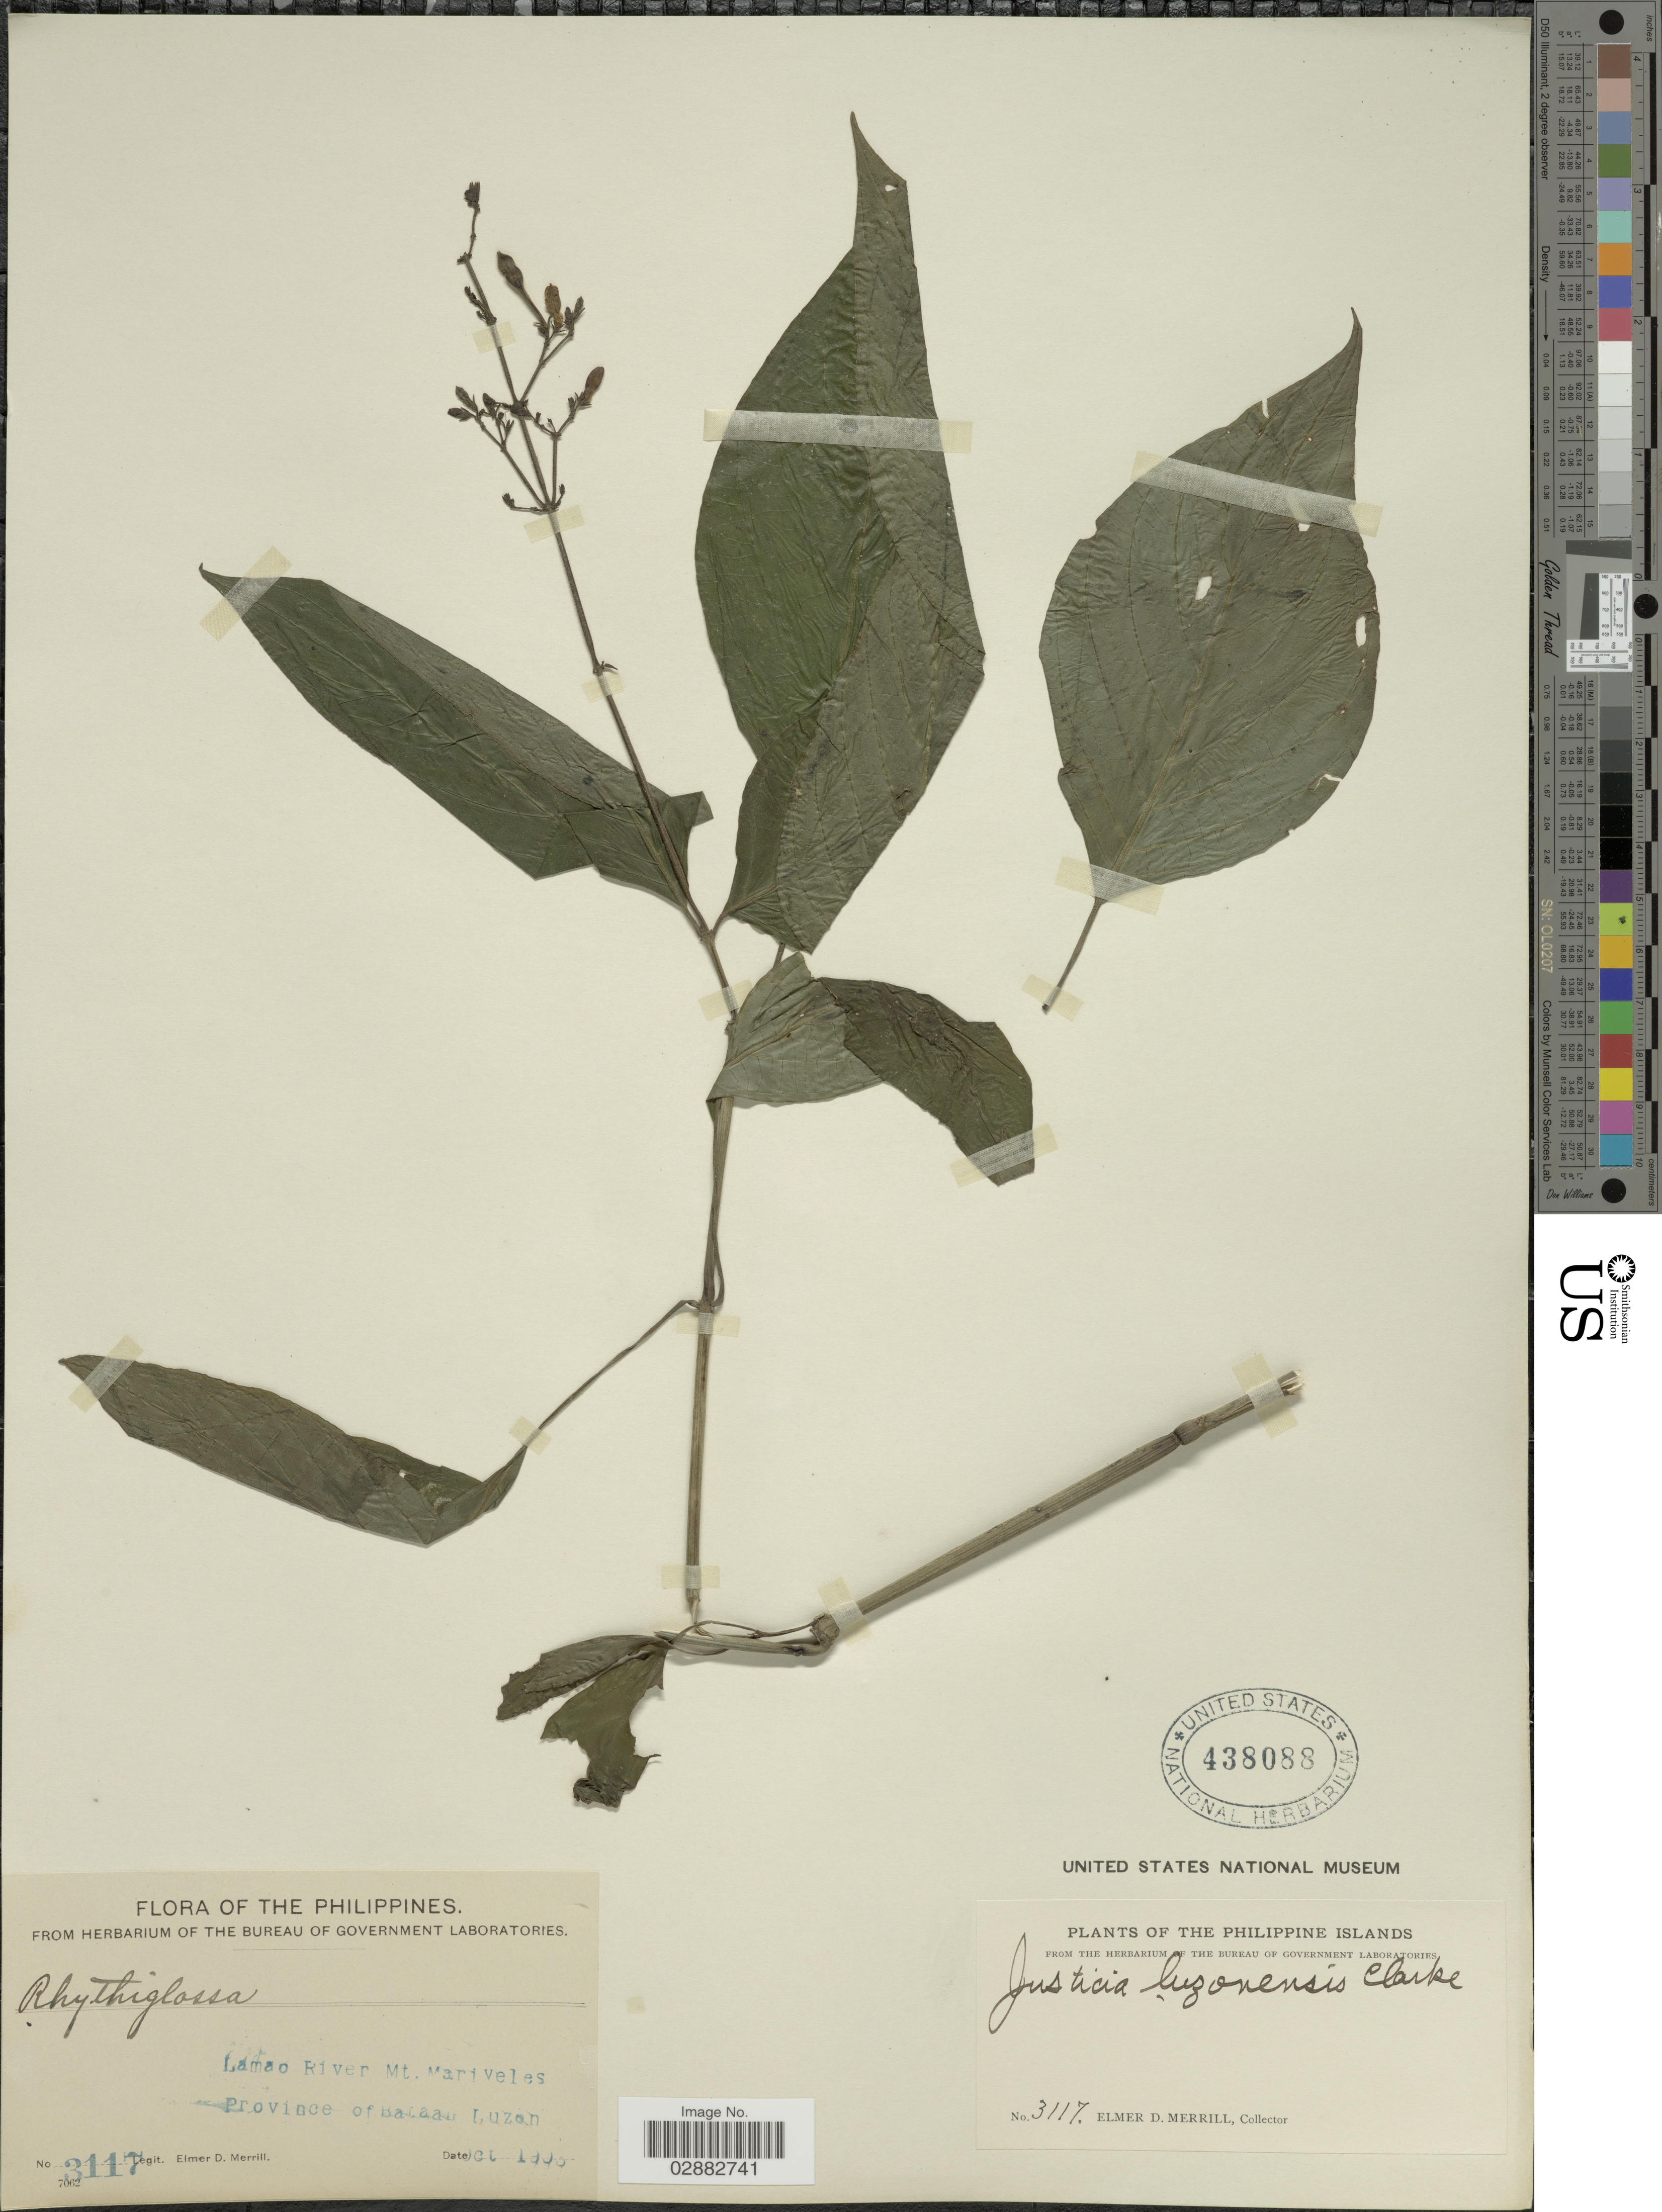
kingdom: Plantae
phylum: Tracheophyta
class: Magnoliopsida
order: Lamiales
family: Acanthaceae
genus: Justicia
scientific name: Justicia luzonensis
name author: C.B. Clarke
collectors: A. D. E. Elmer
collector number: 3117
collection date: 1993-12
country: Philippines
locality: Philippine Islands. Lamao River Mt. Mariveles, Province of Bataan, Luzon.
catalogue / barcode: US 438088